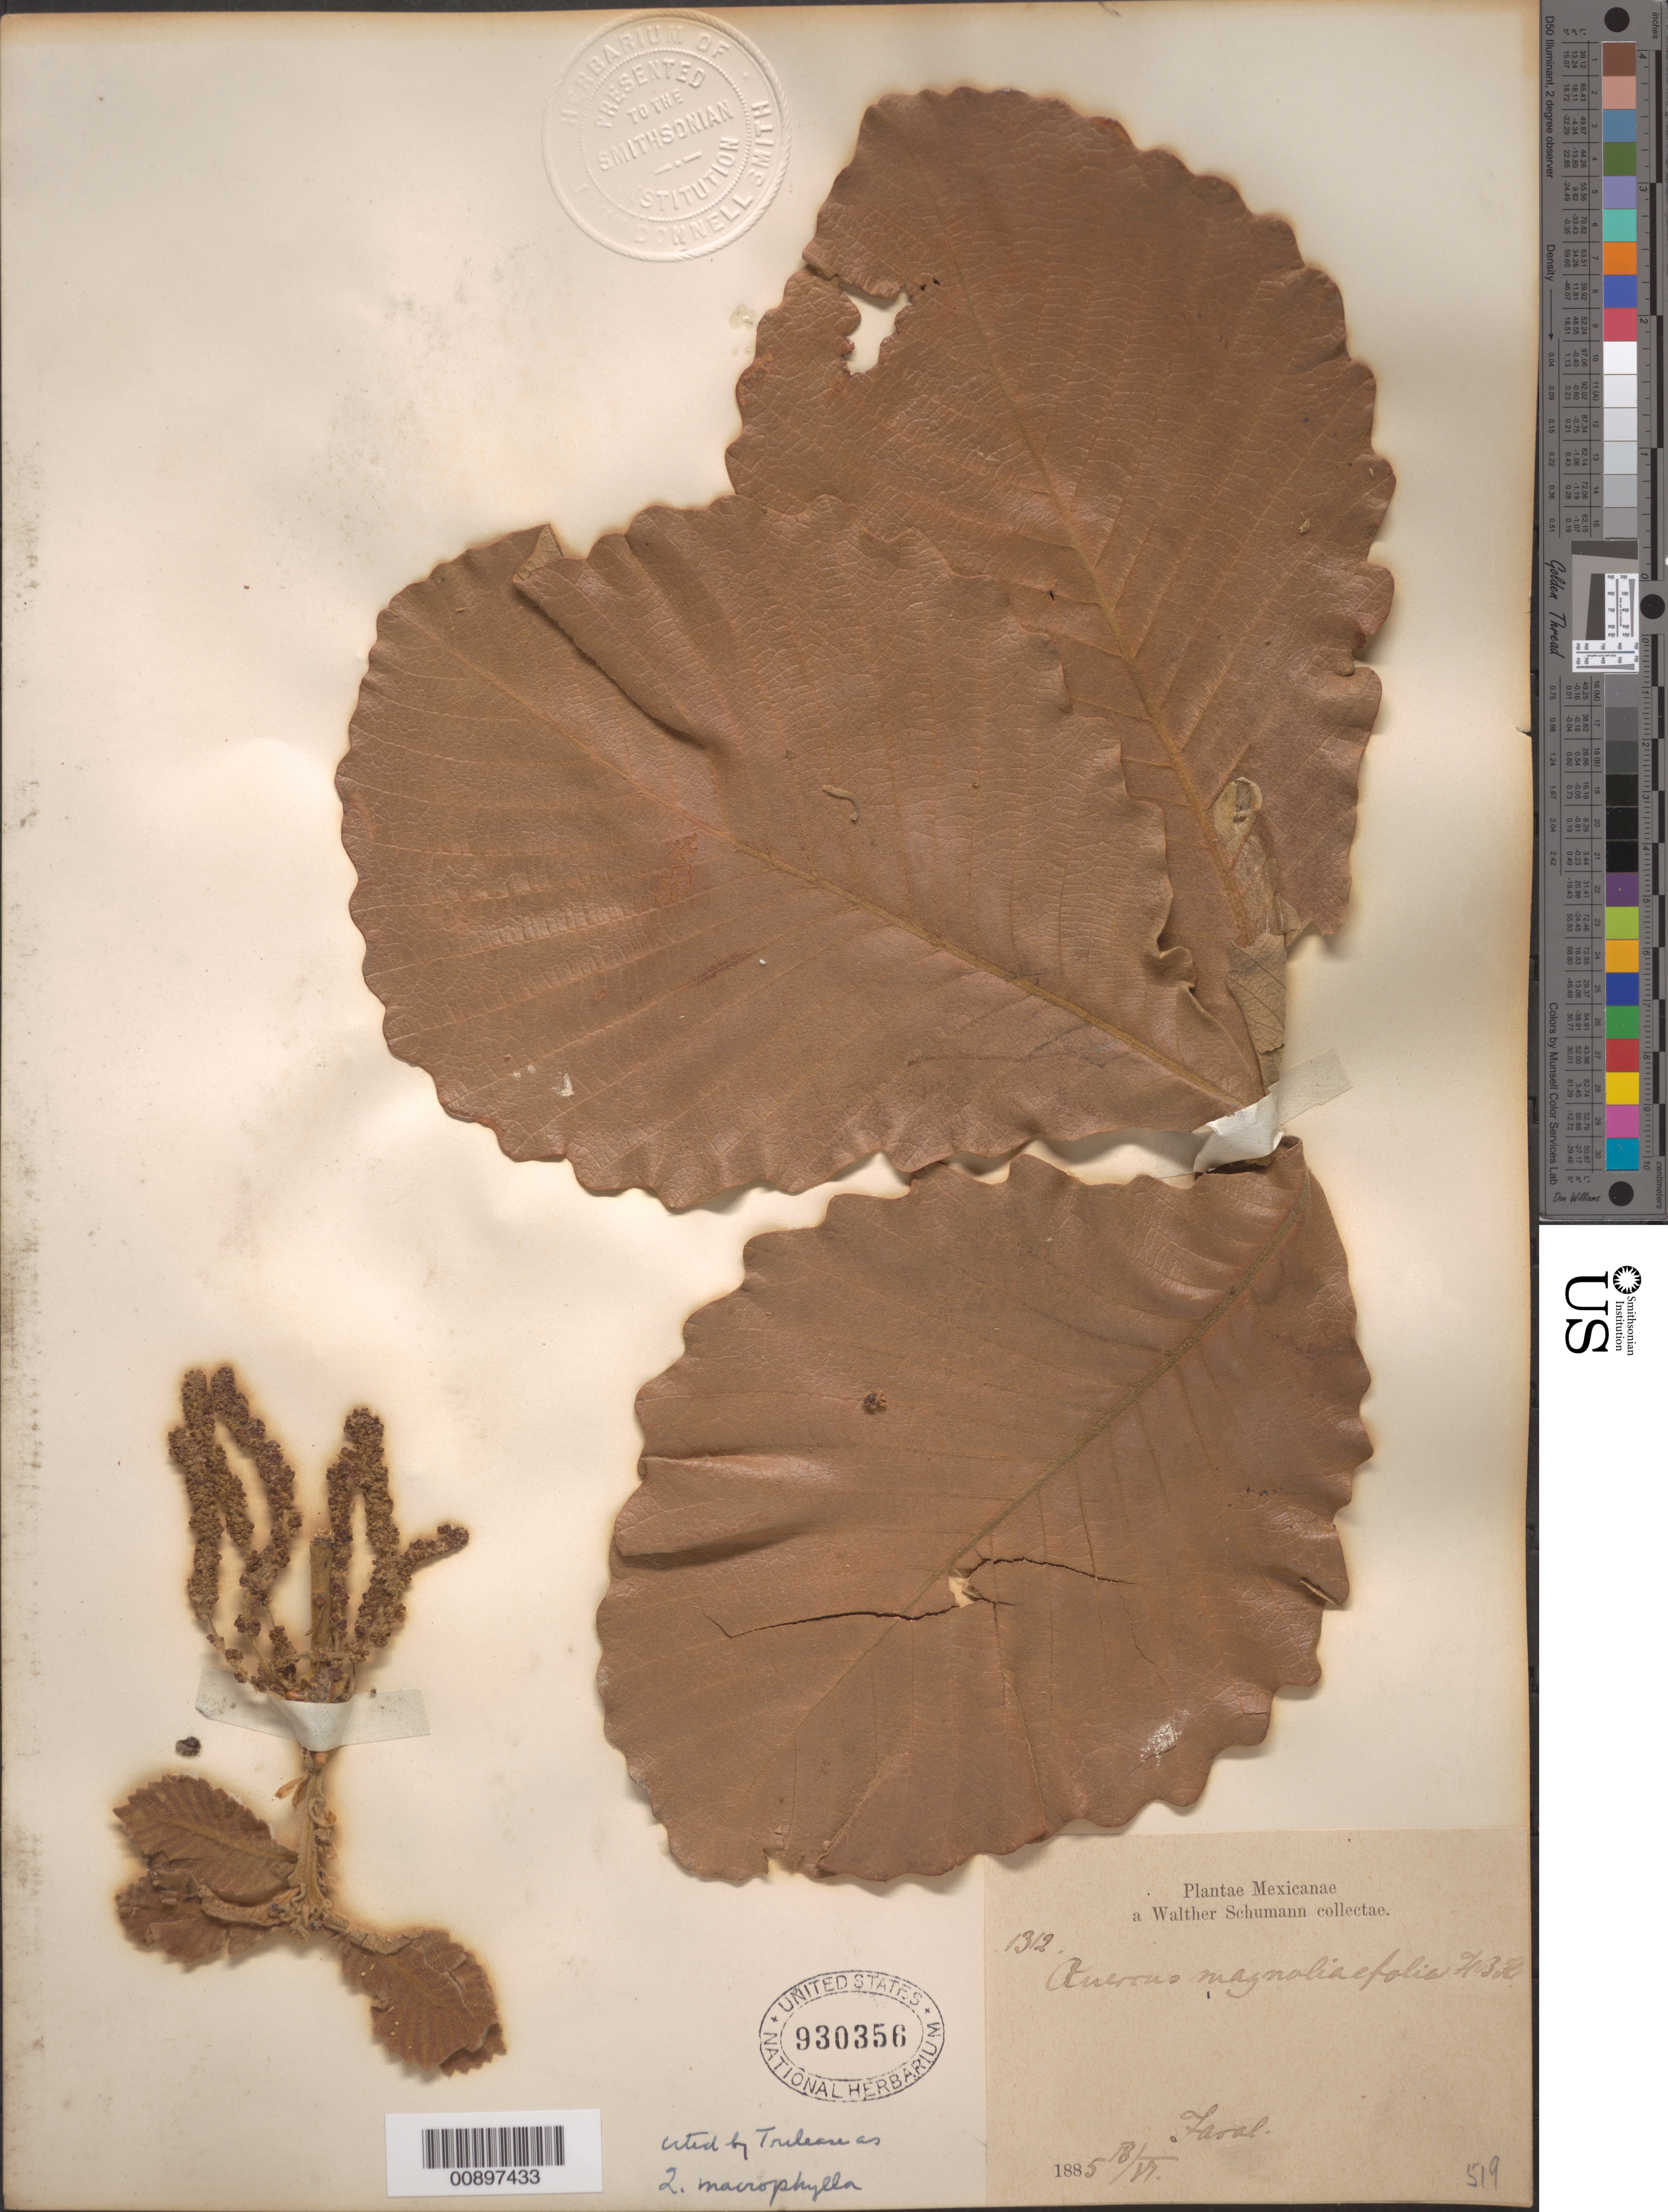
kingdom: Plantae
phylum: Tracheophyta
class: Magnoliopsida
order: Fagales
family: Fagaceae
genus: Quercus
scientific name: Quercus macrophylla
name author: Née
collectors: W. Schumann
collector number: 1312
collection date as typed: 18 Jun 1885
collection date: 1885-06-18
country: Mexico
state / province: Guanajuato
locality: Jaral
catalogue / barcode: US 930356